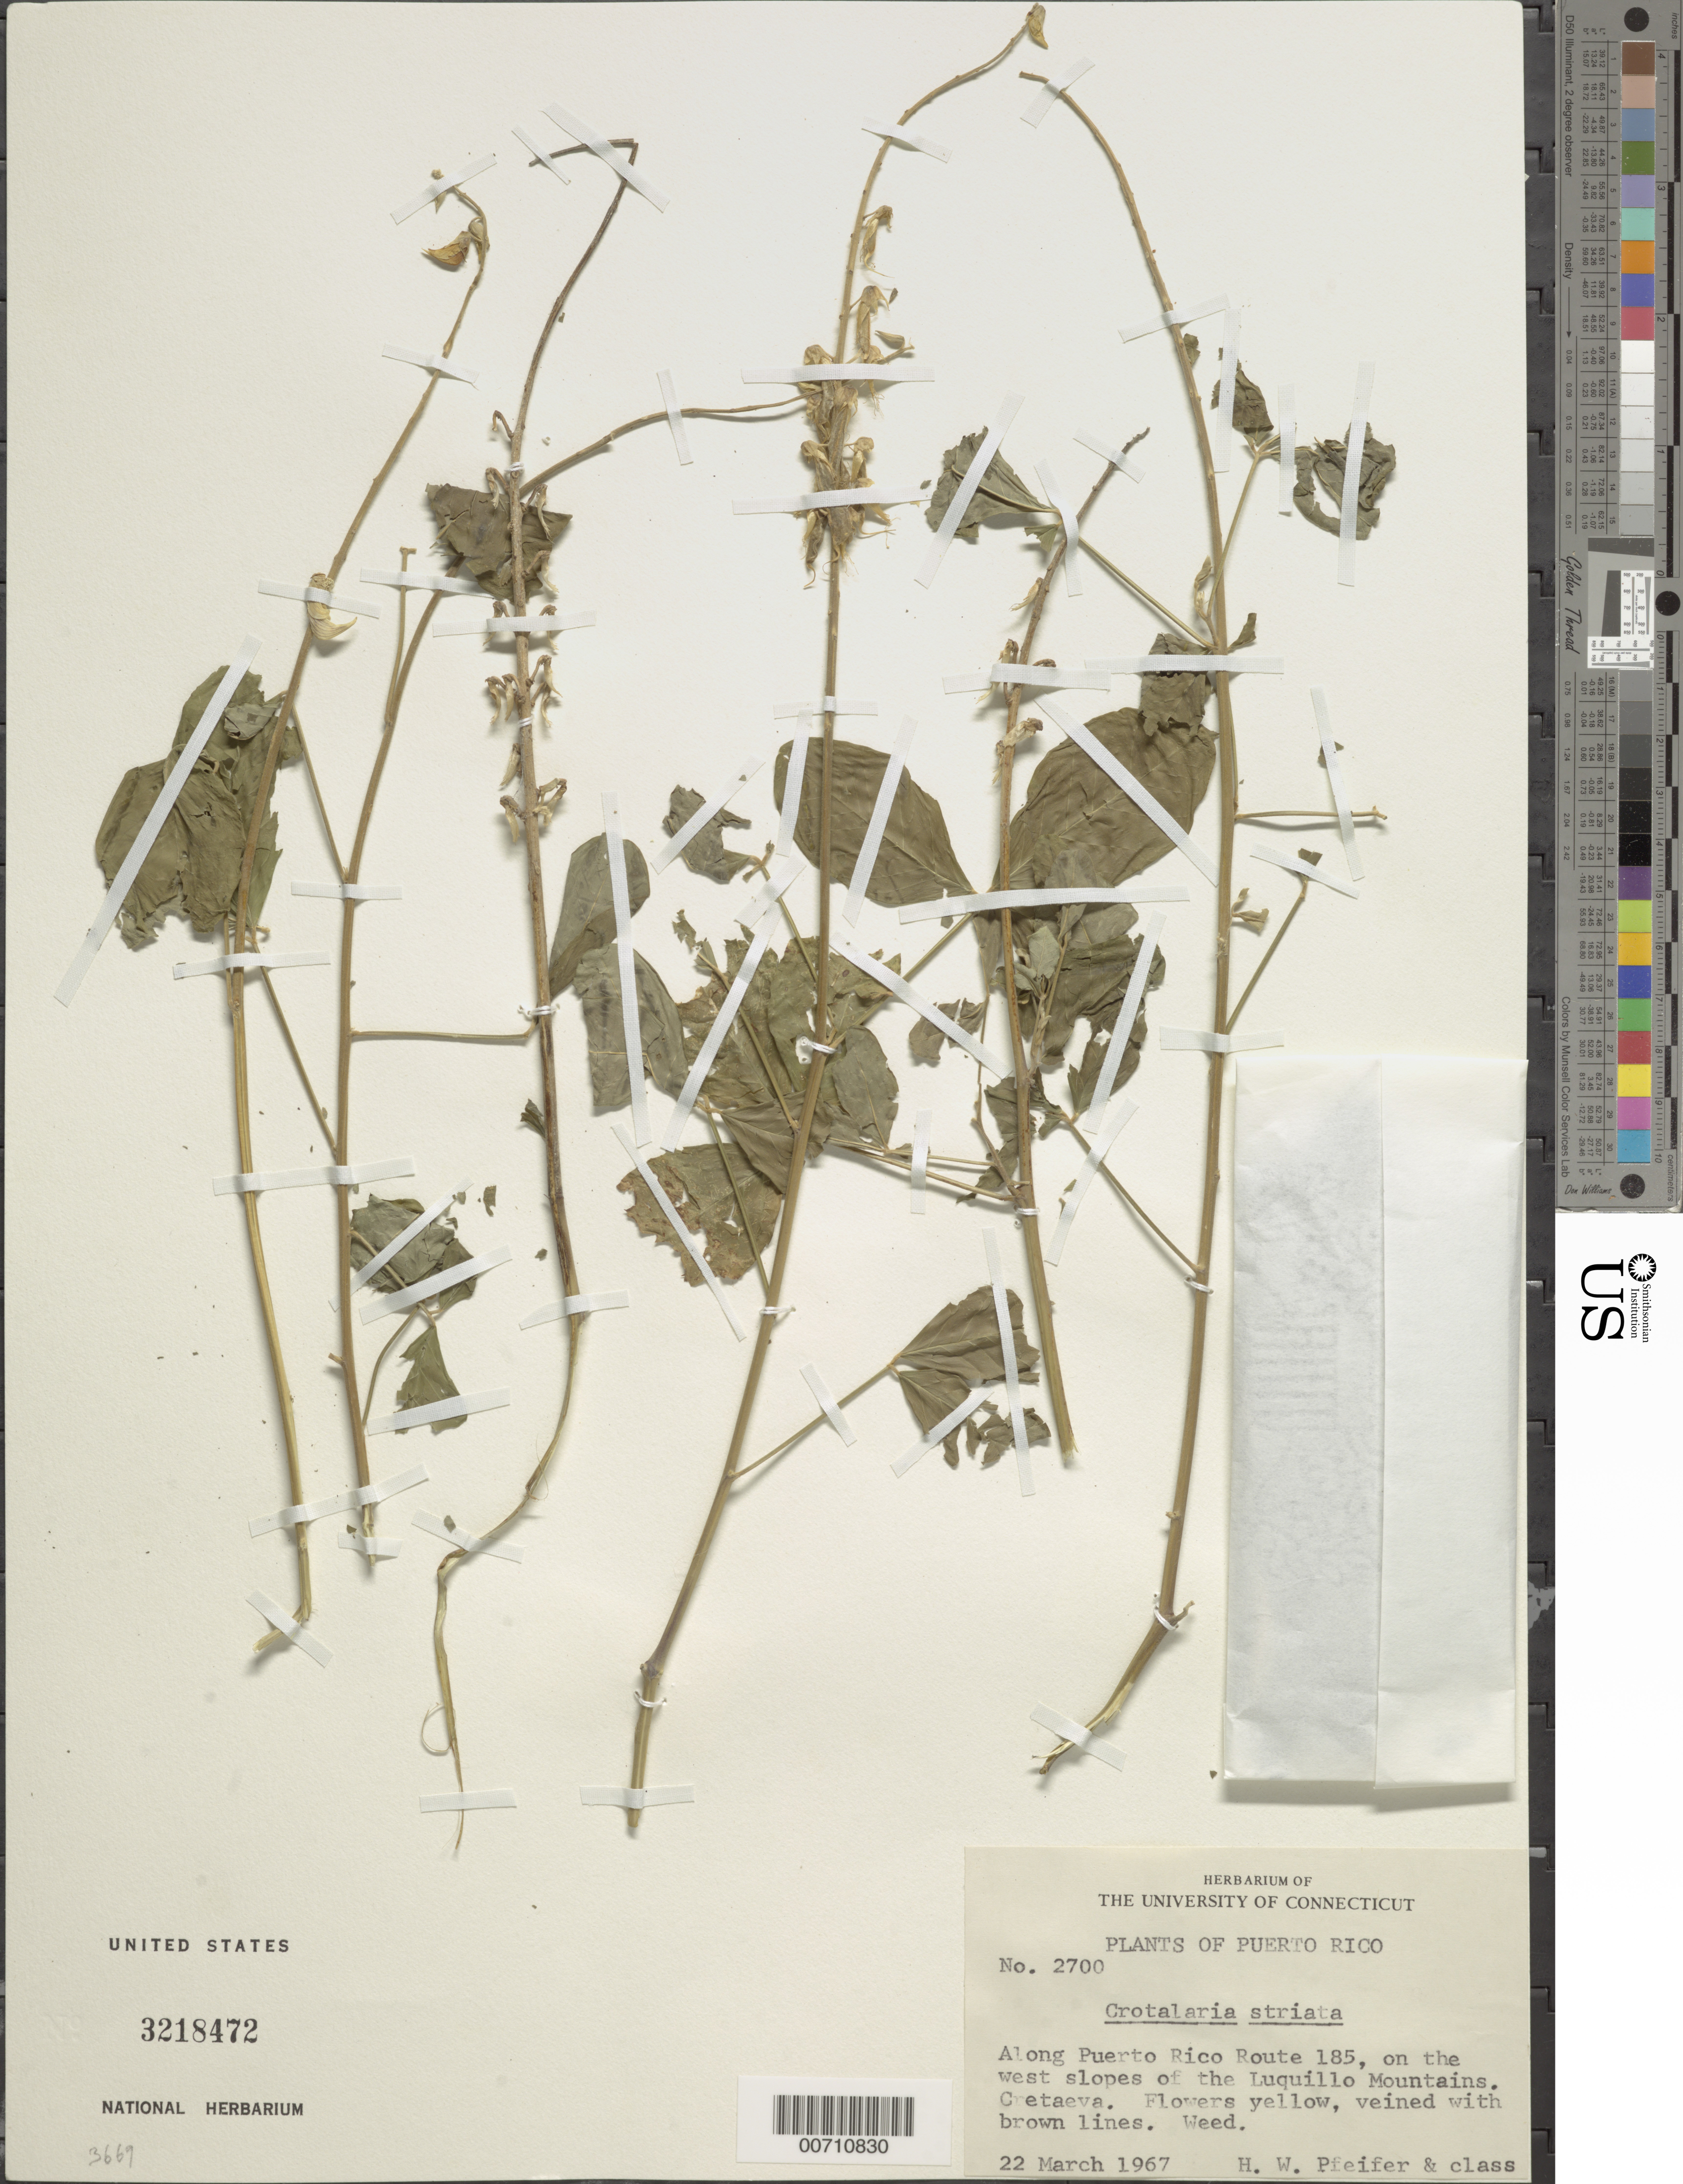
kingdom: Plantae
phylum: Tracheophyta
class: Magnoliopsida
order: Fabales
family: Fabaceae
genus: Crotalaria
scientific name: Crotalaria striata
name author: DC.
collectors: H. W. Pfeifer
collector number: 2700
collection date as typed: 22 Mar 1967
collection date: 1967-03-22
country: Puerto Rico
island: Greater Antilles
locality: Luquillo Mts., W slopes, along Puerto Rico Rt 185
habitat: Cretaeva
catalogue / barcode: US 3218472